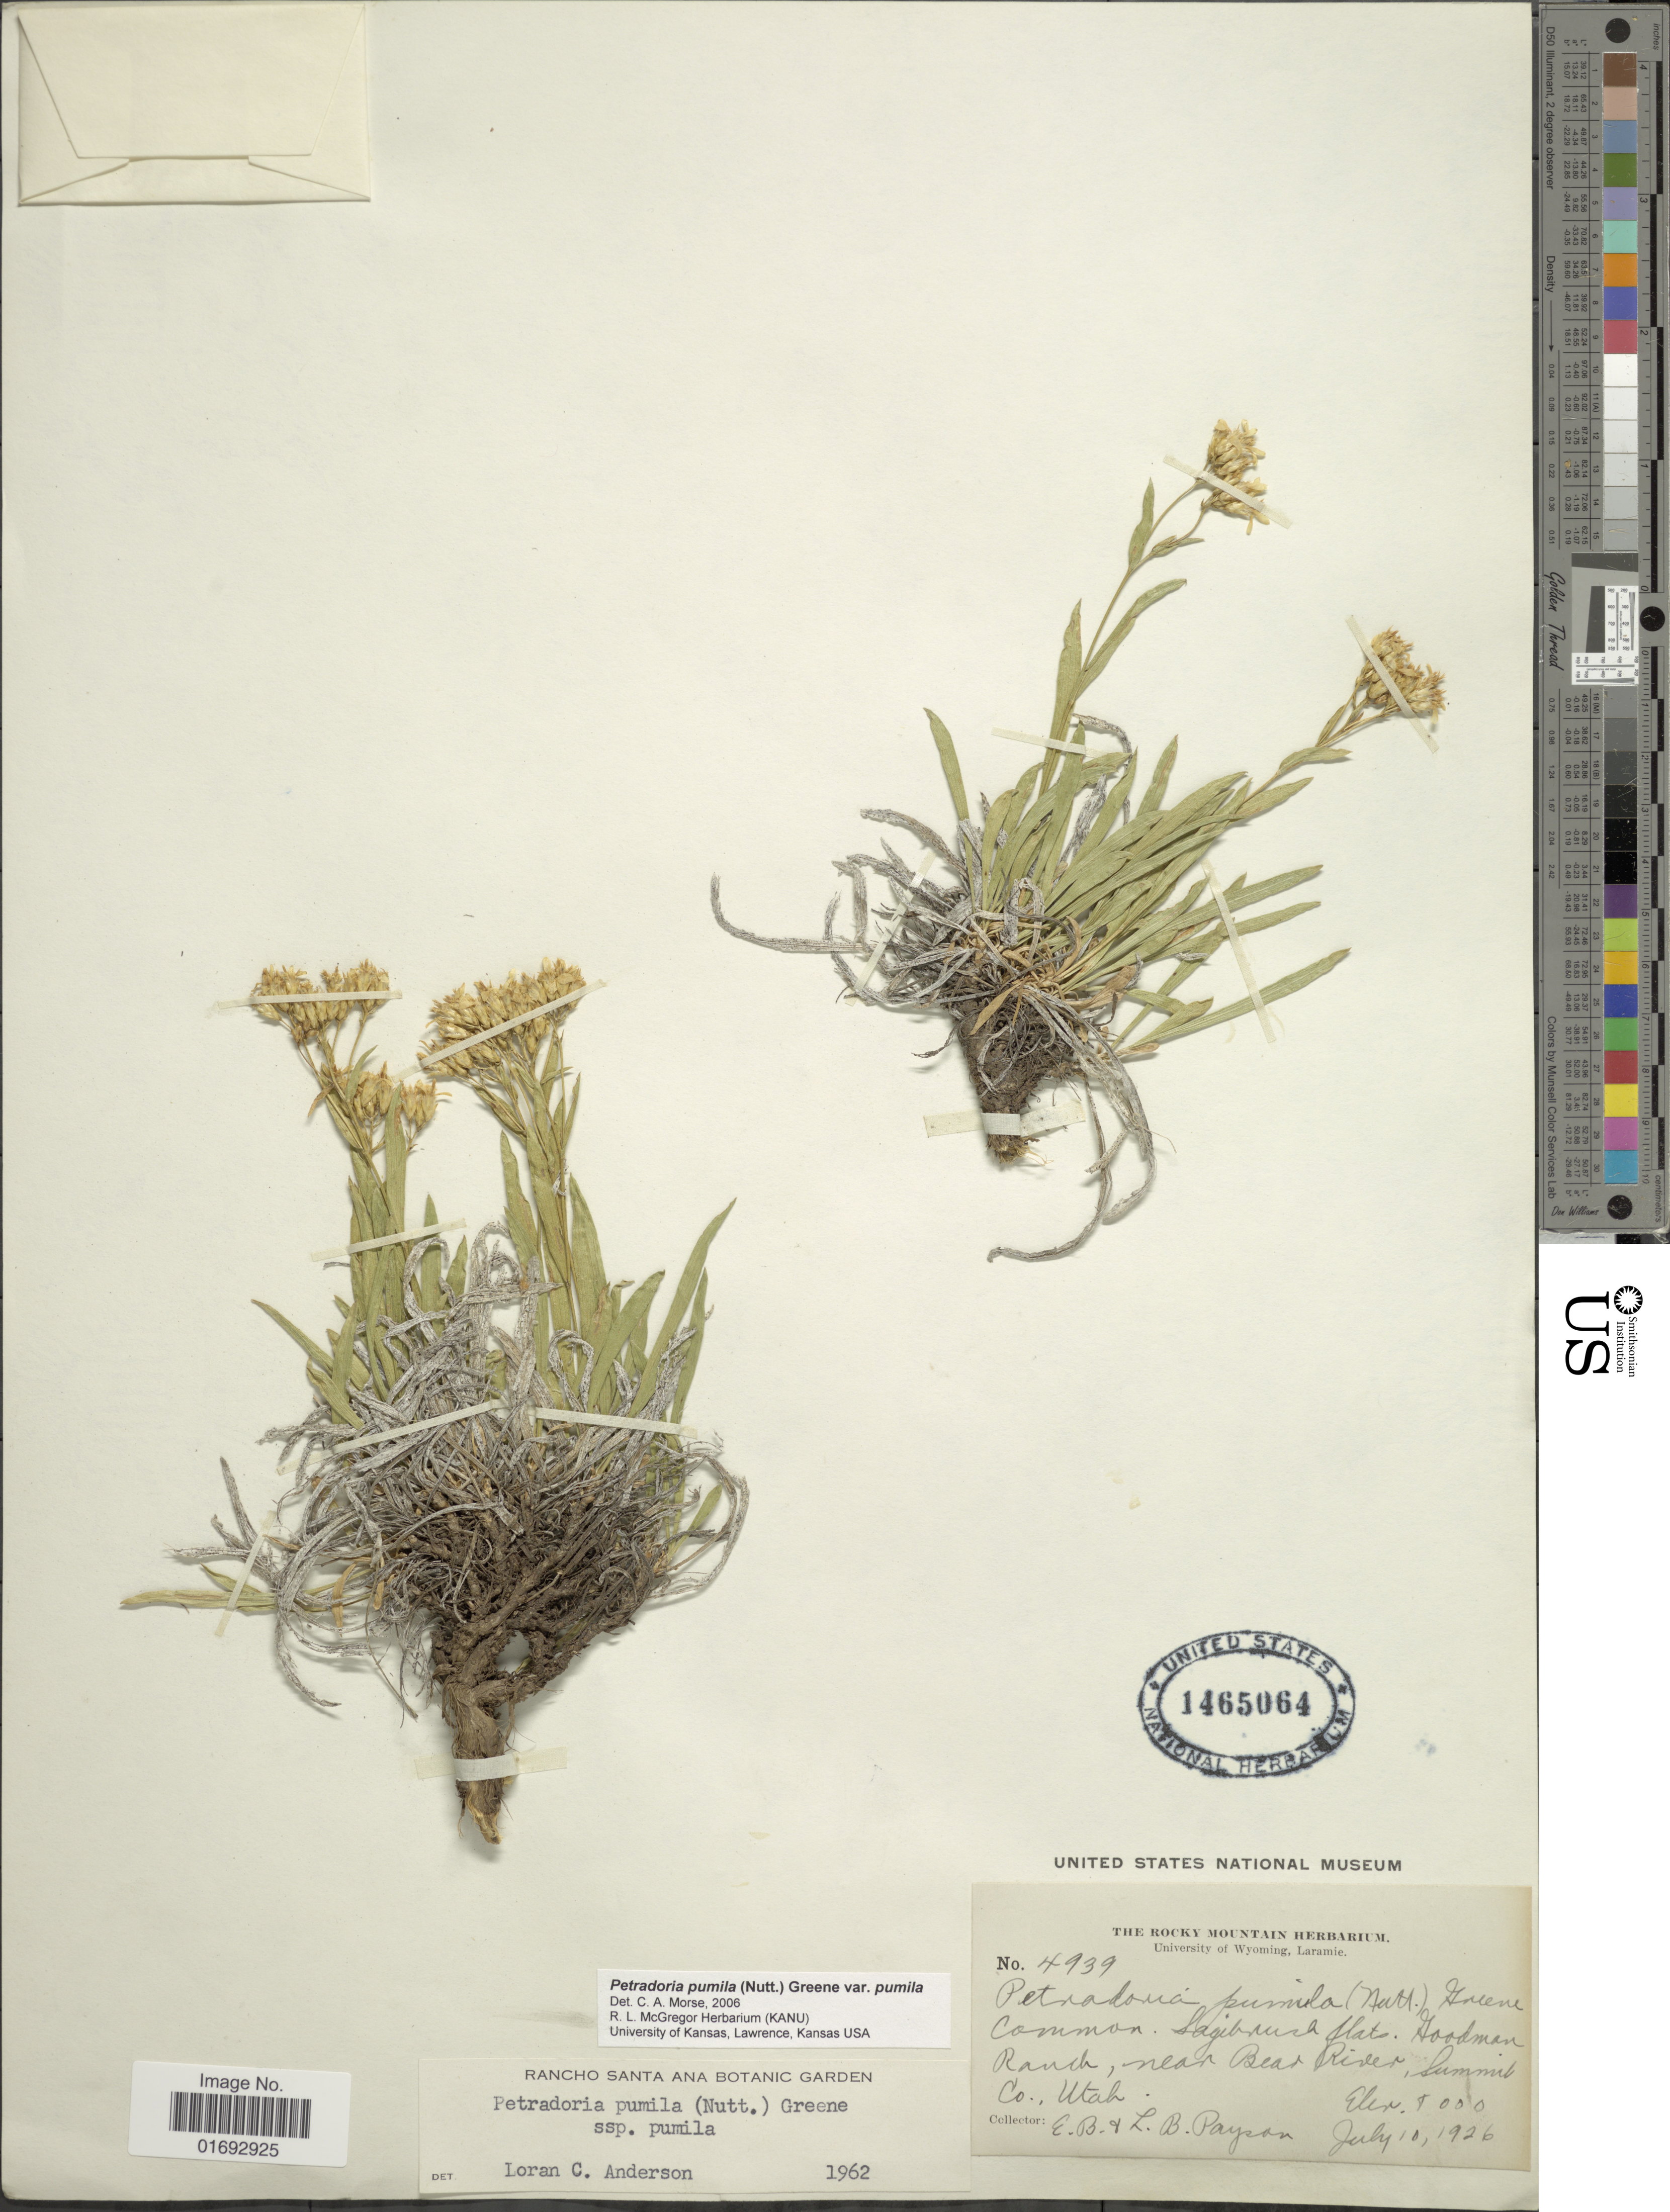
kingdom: Plantae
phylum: Tracheophyta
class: Magnoliopsida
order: Asterales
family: Asteraceae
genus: Petradoria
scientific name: Petradoria pumila var. pumila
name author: (Nutt.) Greene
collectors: L. Payson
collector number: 4939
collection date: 1926-07-10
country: United States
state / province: Utah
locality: Common, Sagebrush flats, Goodman Ranch, near Bear River, Summit Co.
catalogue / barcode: US 1465064